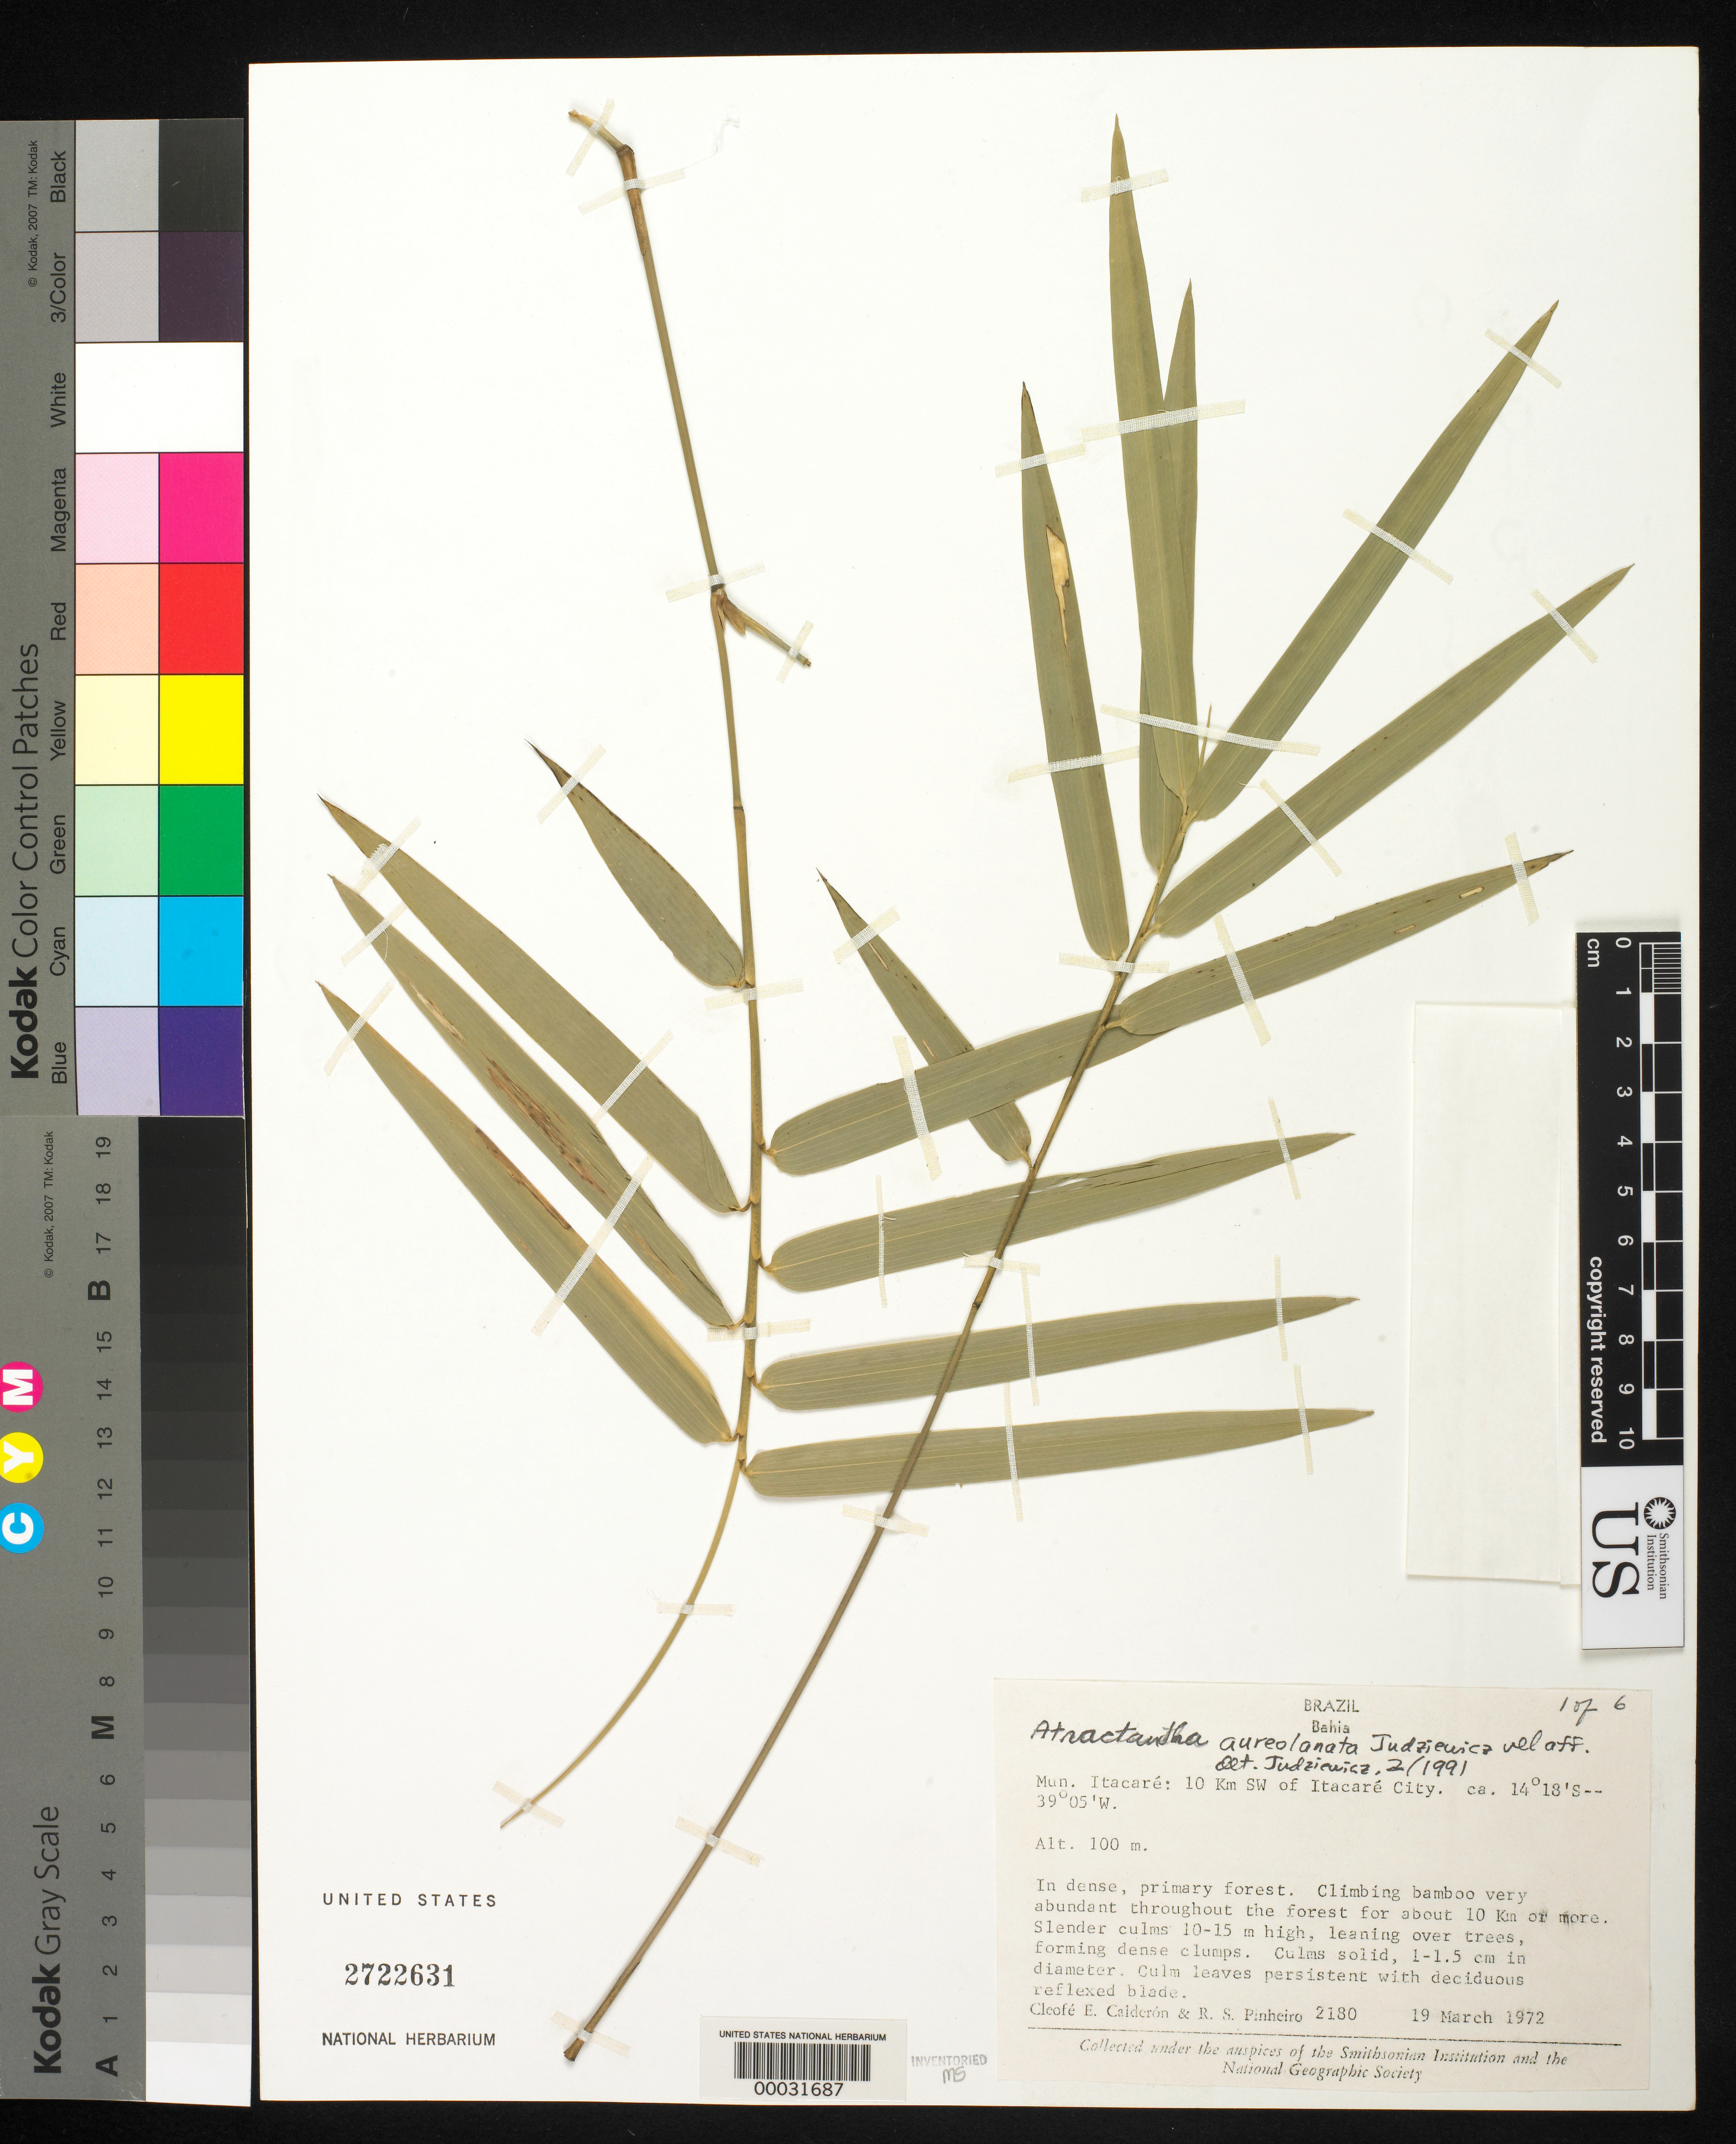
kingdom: Plantae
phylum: Tracheophyta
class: Liliopsida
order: Poales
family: Poaceae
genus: Atractantha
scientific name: Atractantha aureolanata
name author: Judz.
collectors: C. E. Calderón & R. S. Pinheiro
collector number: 2180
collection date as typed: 19 Mar 1972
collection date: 1972-03-19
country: Brazil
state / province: Bahia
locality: Itacare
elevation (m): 100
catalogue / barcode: US 2722631